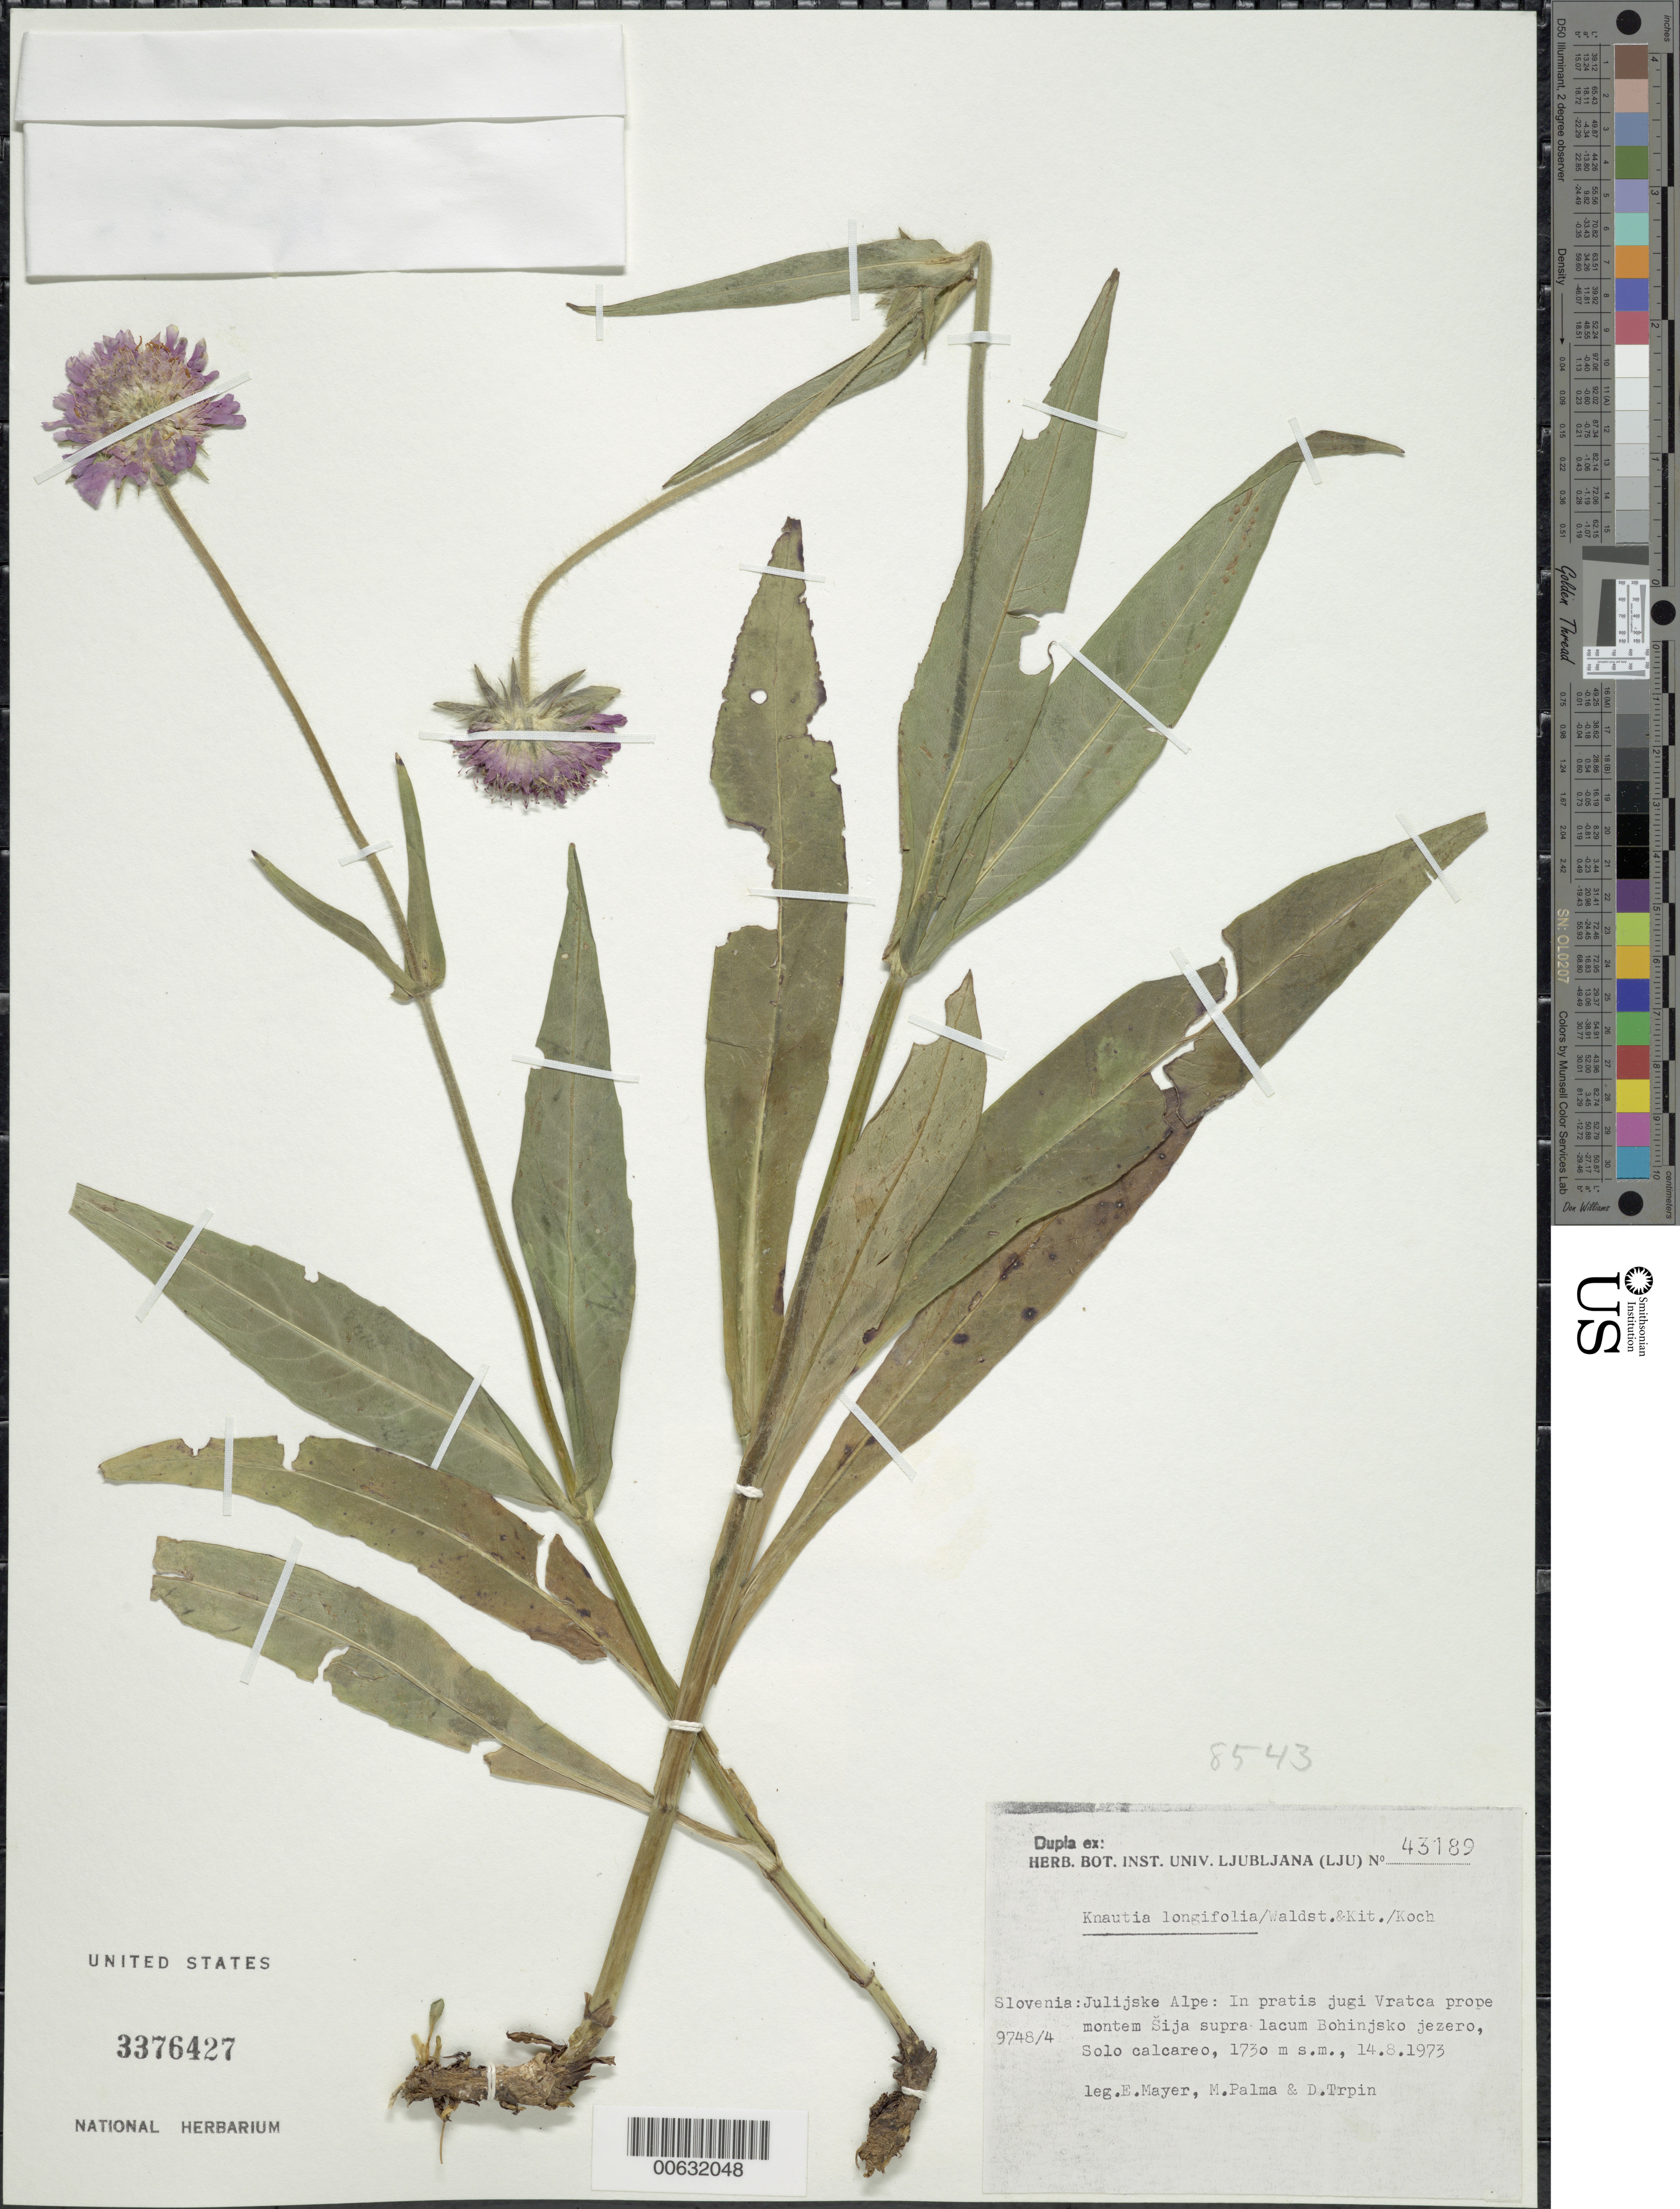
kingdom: Plantae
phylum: Tracheophyta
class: Magnoliopsida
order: Dipsacales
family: Caprifoliaceae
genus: Knautia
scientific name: Knautia longifolia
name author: (Waldst. & Kit.) W.D.J. Koch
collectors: E. Mayer, M. Palma & D. Trpin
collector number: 43189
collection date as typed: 14 Aug 1973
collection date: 1973-08-14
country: Slovenia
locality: Julijske Alpe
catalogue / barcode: US 3376427